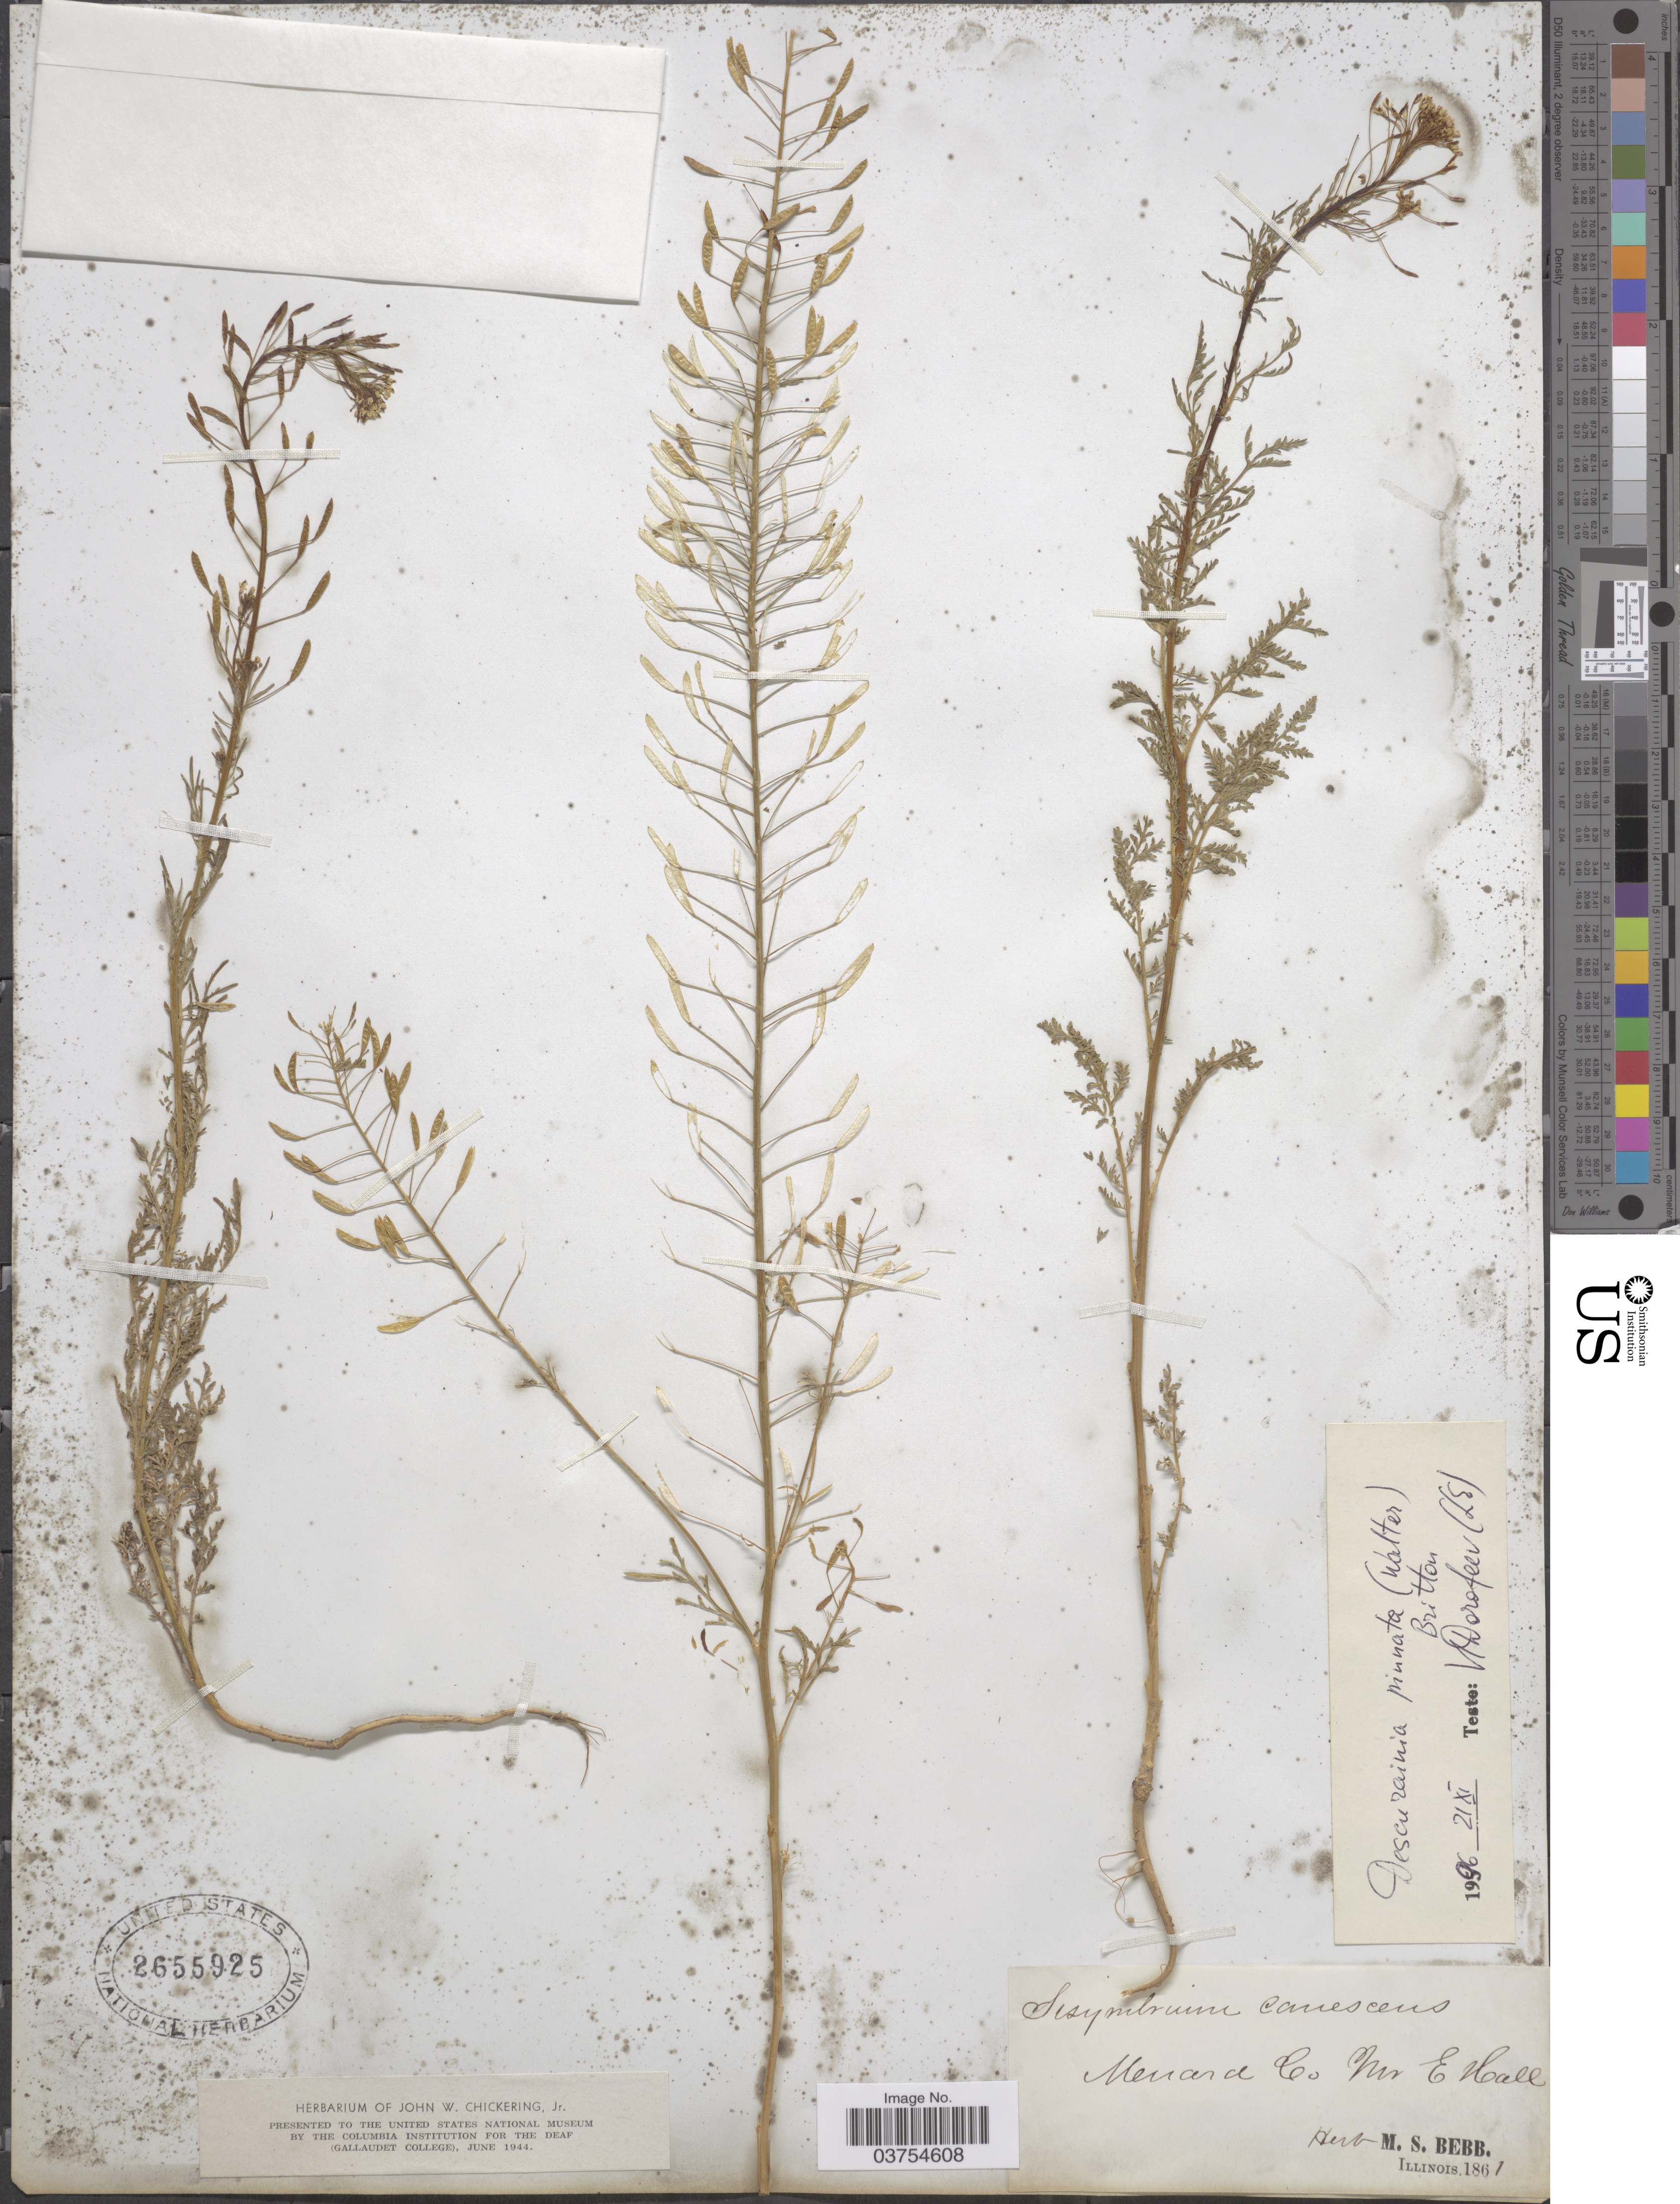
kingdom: Plantae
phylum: Tracheophyta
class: Magnoliopsida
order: Brassicales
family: Brassicaceae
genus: Descurainia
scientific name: Descurainia pinnata var. brachycarpa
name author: (Richardson) Fernald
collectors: E. Hall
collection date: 1861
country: United States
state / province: Wisconsin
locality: Menard Co.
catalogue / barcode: US 2655925